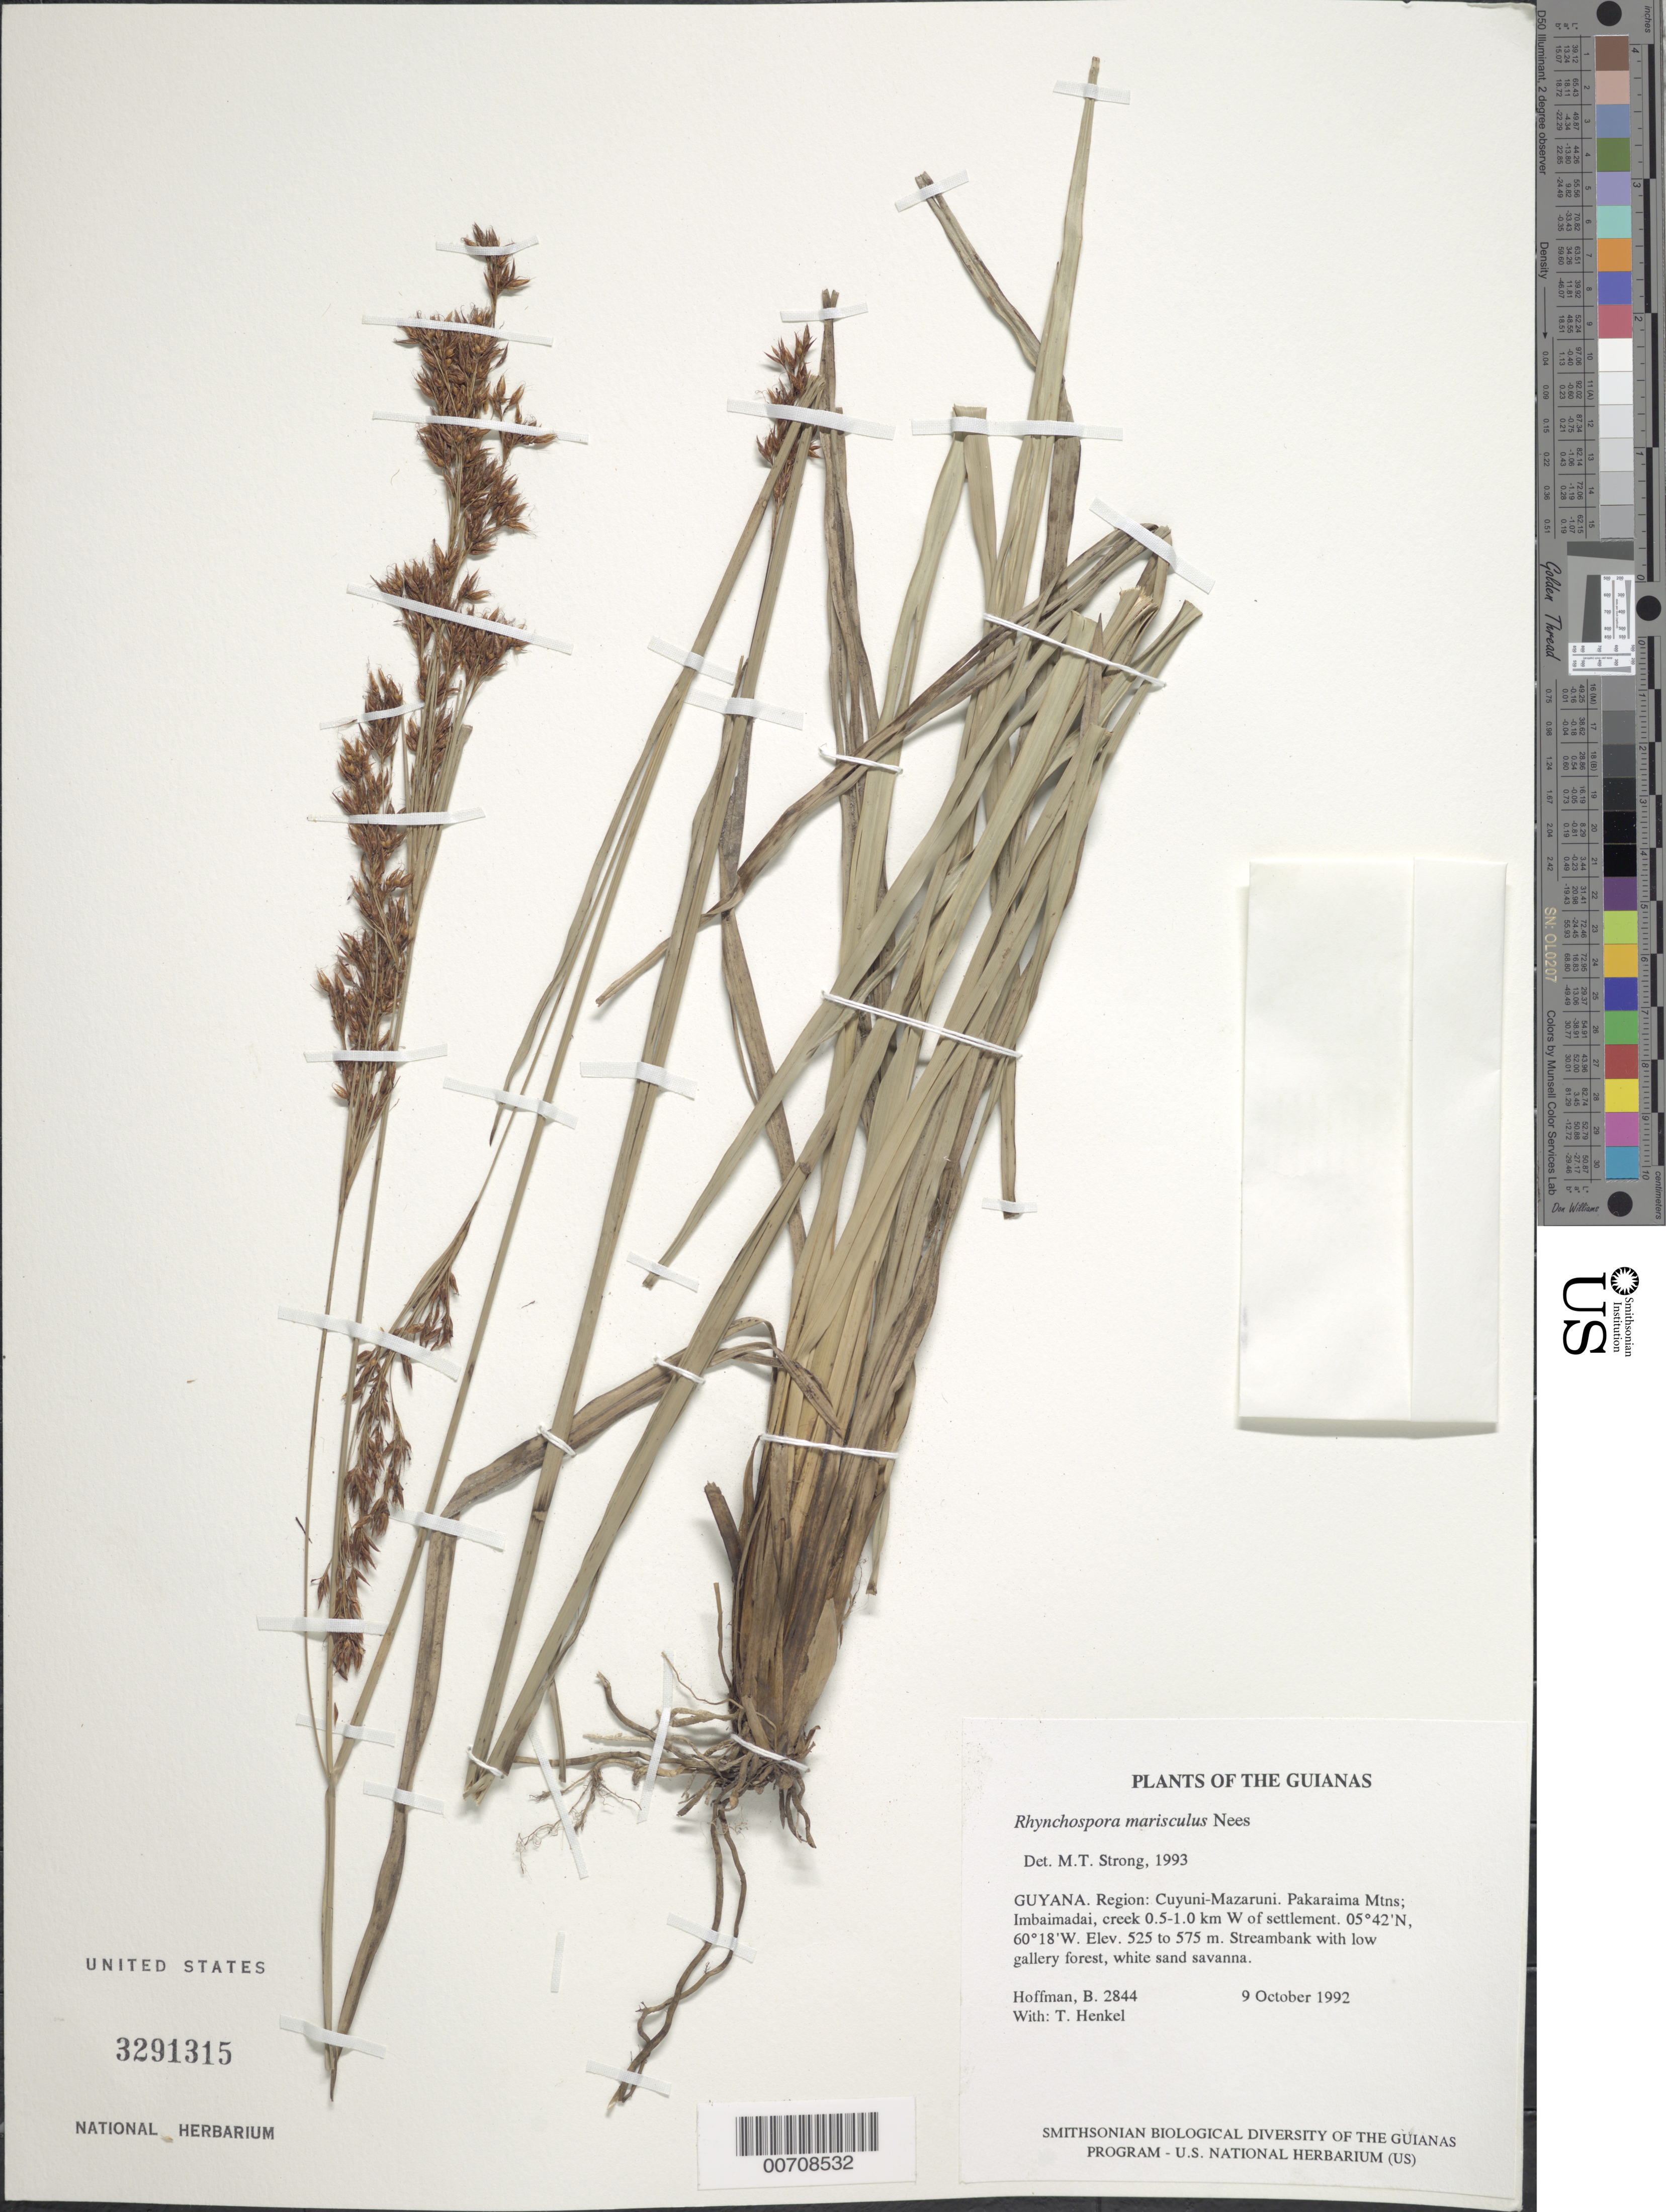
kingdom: Plantae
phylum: Tracheophyta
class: Liliopsida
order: Poales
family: Cyperaceae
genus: Rhynchospora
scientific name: Rhynchospora marisculus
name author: Lindl. & Nees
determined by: Strong, M. T., (US), Smithsonian Institution - National Museum of Natural History (UNITED STATES)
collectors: B. Hoffman & T. Henkel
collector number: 2844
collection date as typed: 9 October 1992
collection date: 1992-10-09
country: Guyana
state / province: Cuyuni-Mazaruni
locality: Pakaraima Mountains; creek 0.5-1.0 km W of Imbaimadai settlement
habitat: Streambank with low gallery forest, white sand savanna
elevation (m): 525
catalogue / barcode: US 3291315